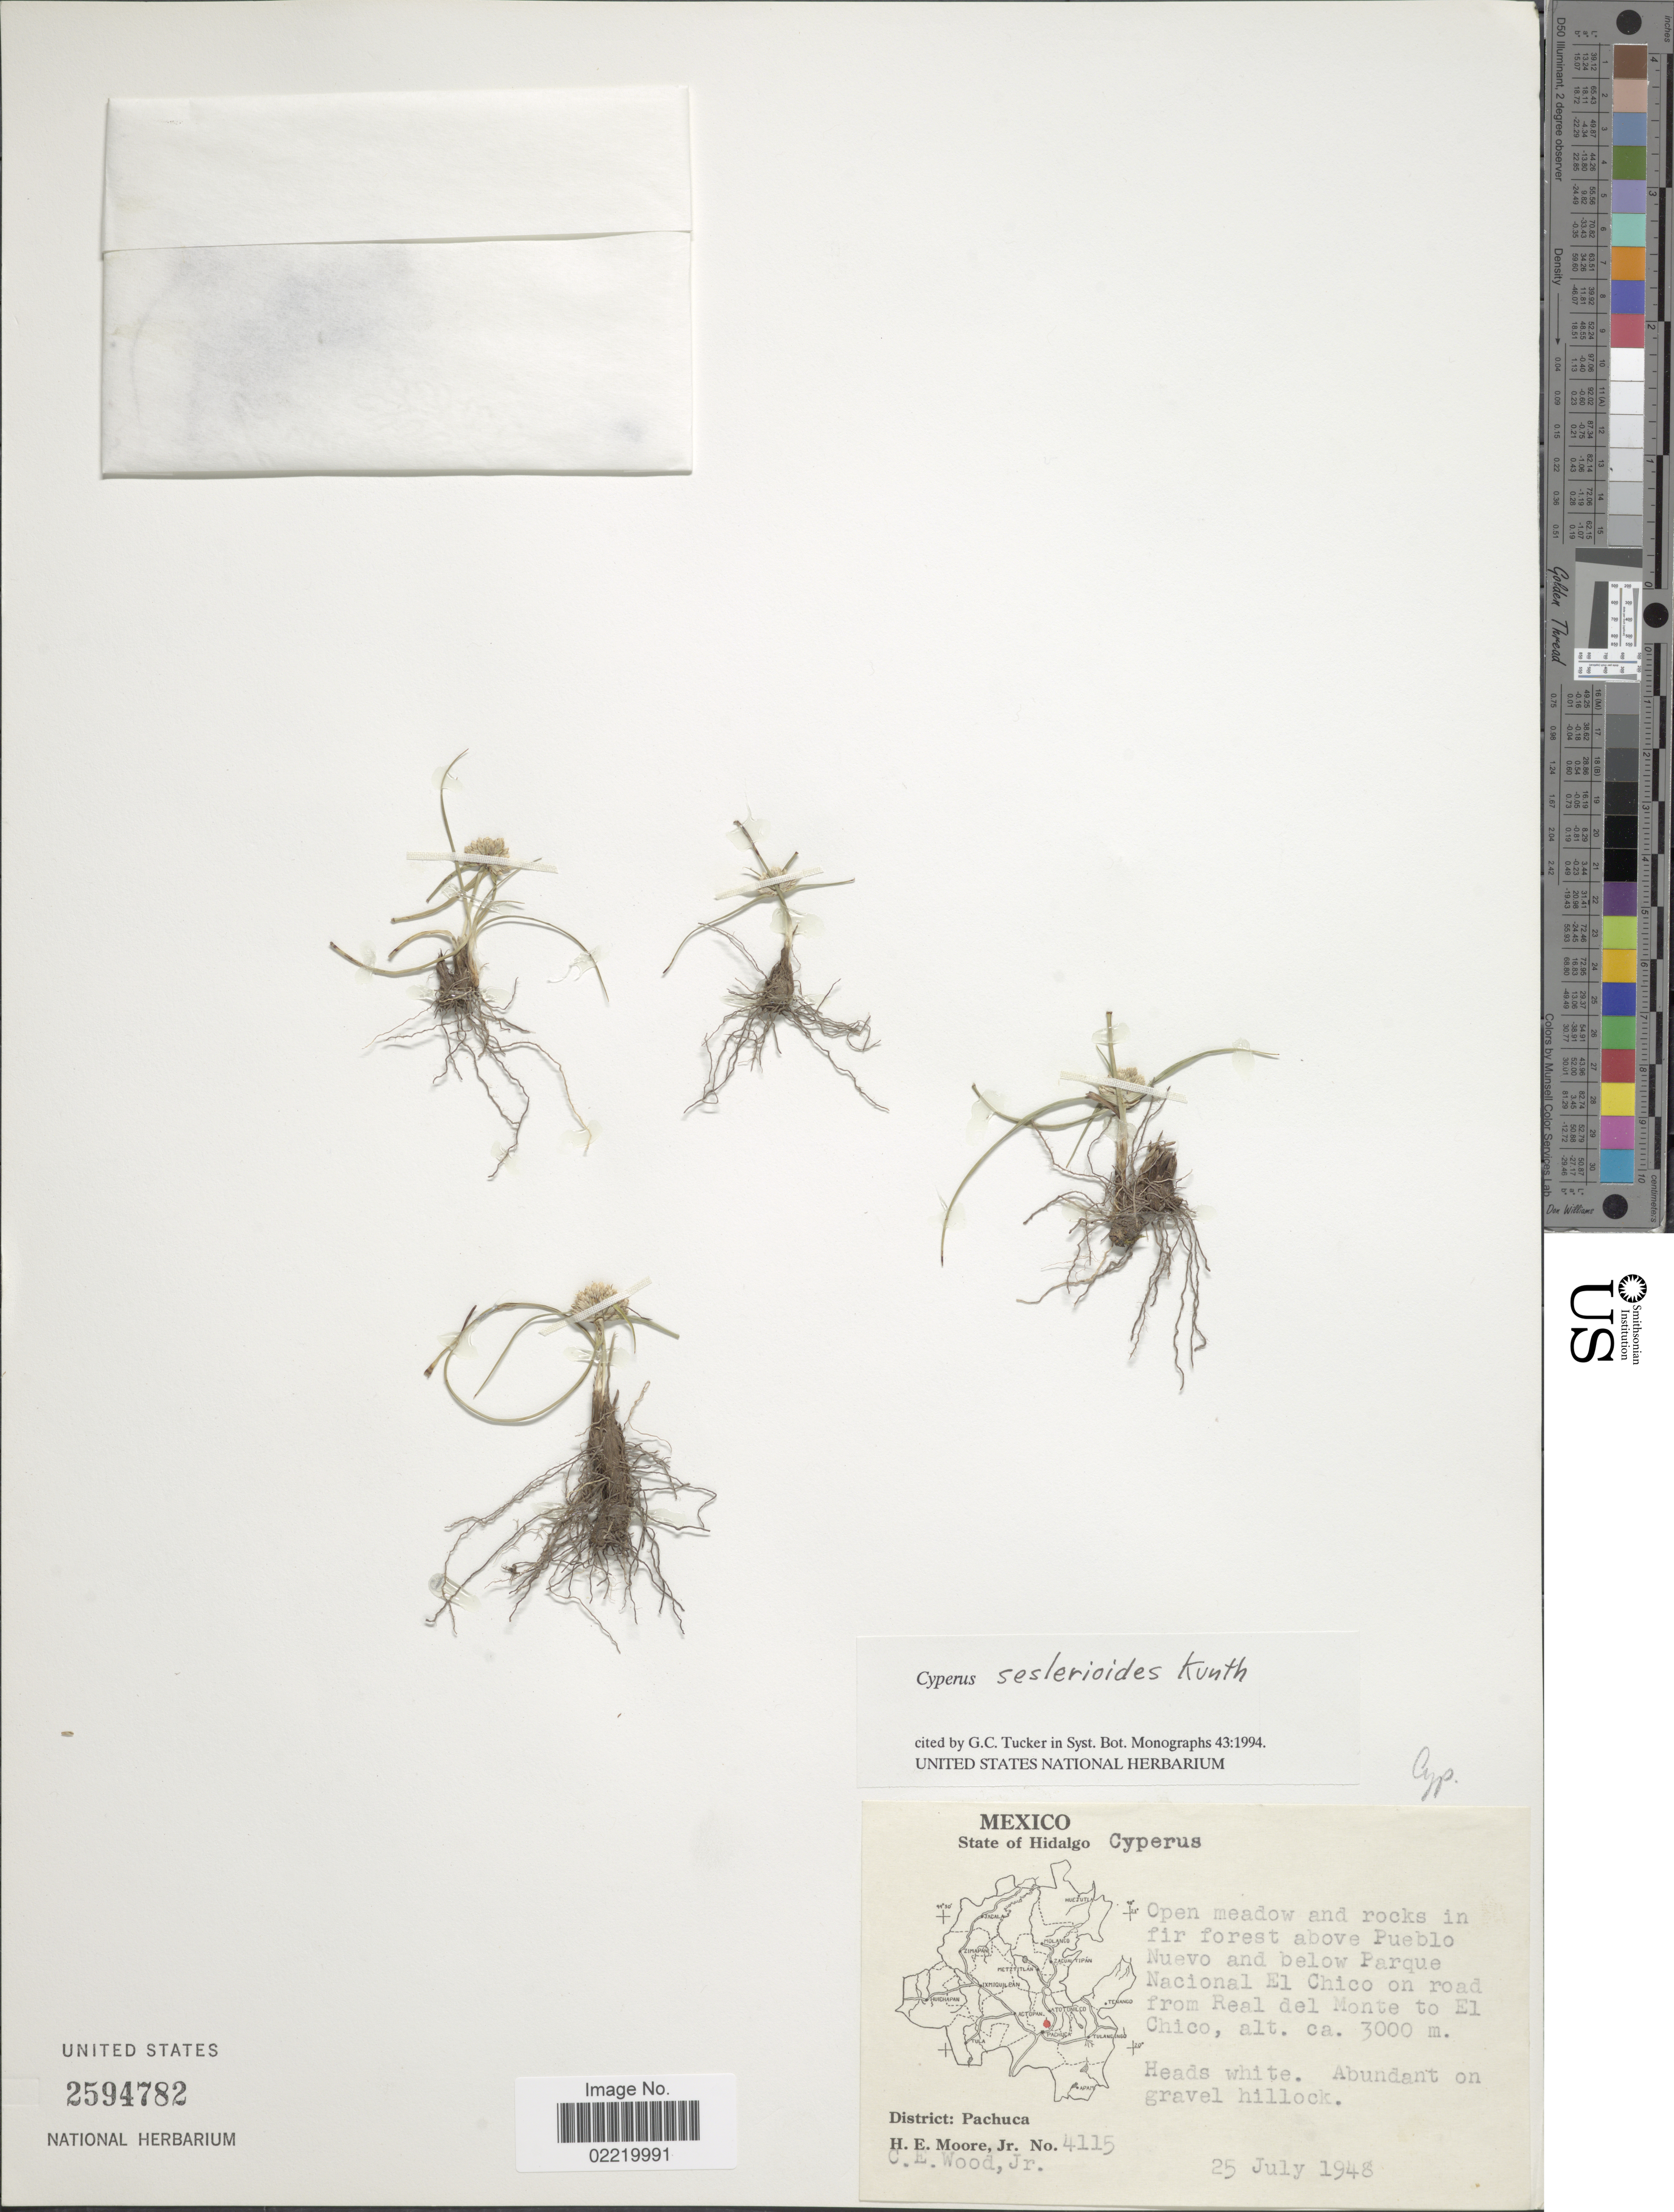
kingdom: Plantae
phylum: Tracheophyta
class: Liliopsida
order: Poales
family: Cyperaceae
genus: Cyperus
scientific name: Cyperus seslerioides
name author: Kunth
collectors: H. E. Moore & C. Wood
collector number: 4115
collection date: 1948-07-25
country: Mexico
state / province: Hidalgo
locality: Open meadow and rocks in fir forest above Pueblo Nuevo and below Parque Nacional El Chico on road from Real del Monte to El Chico, abundant on gravel hillock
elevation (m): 3000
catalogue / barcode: US 2594782